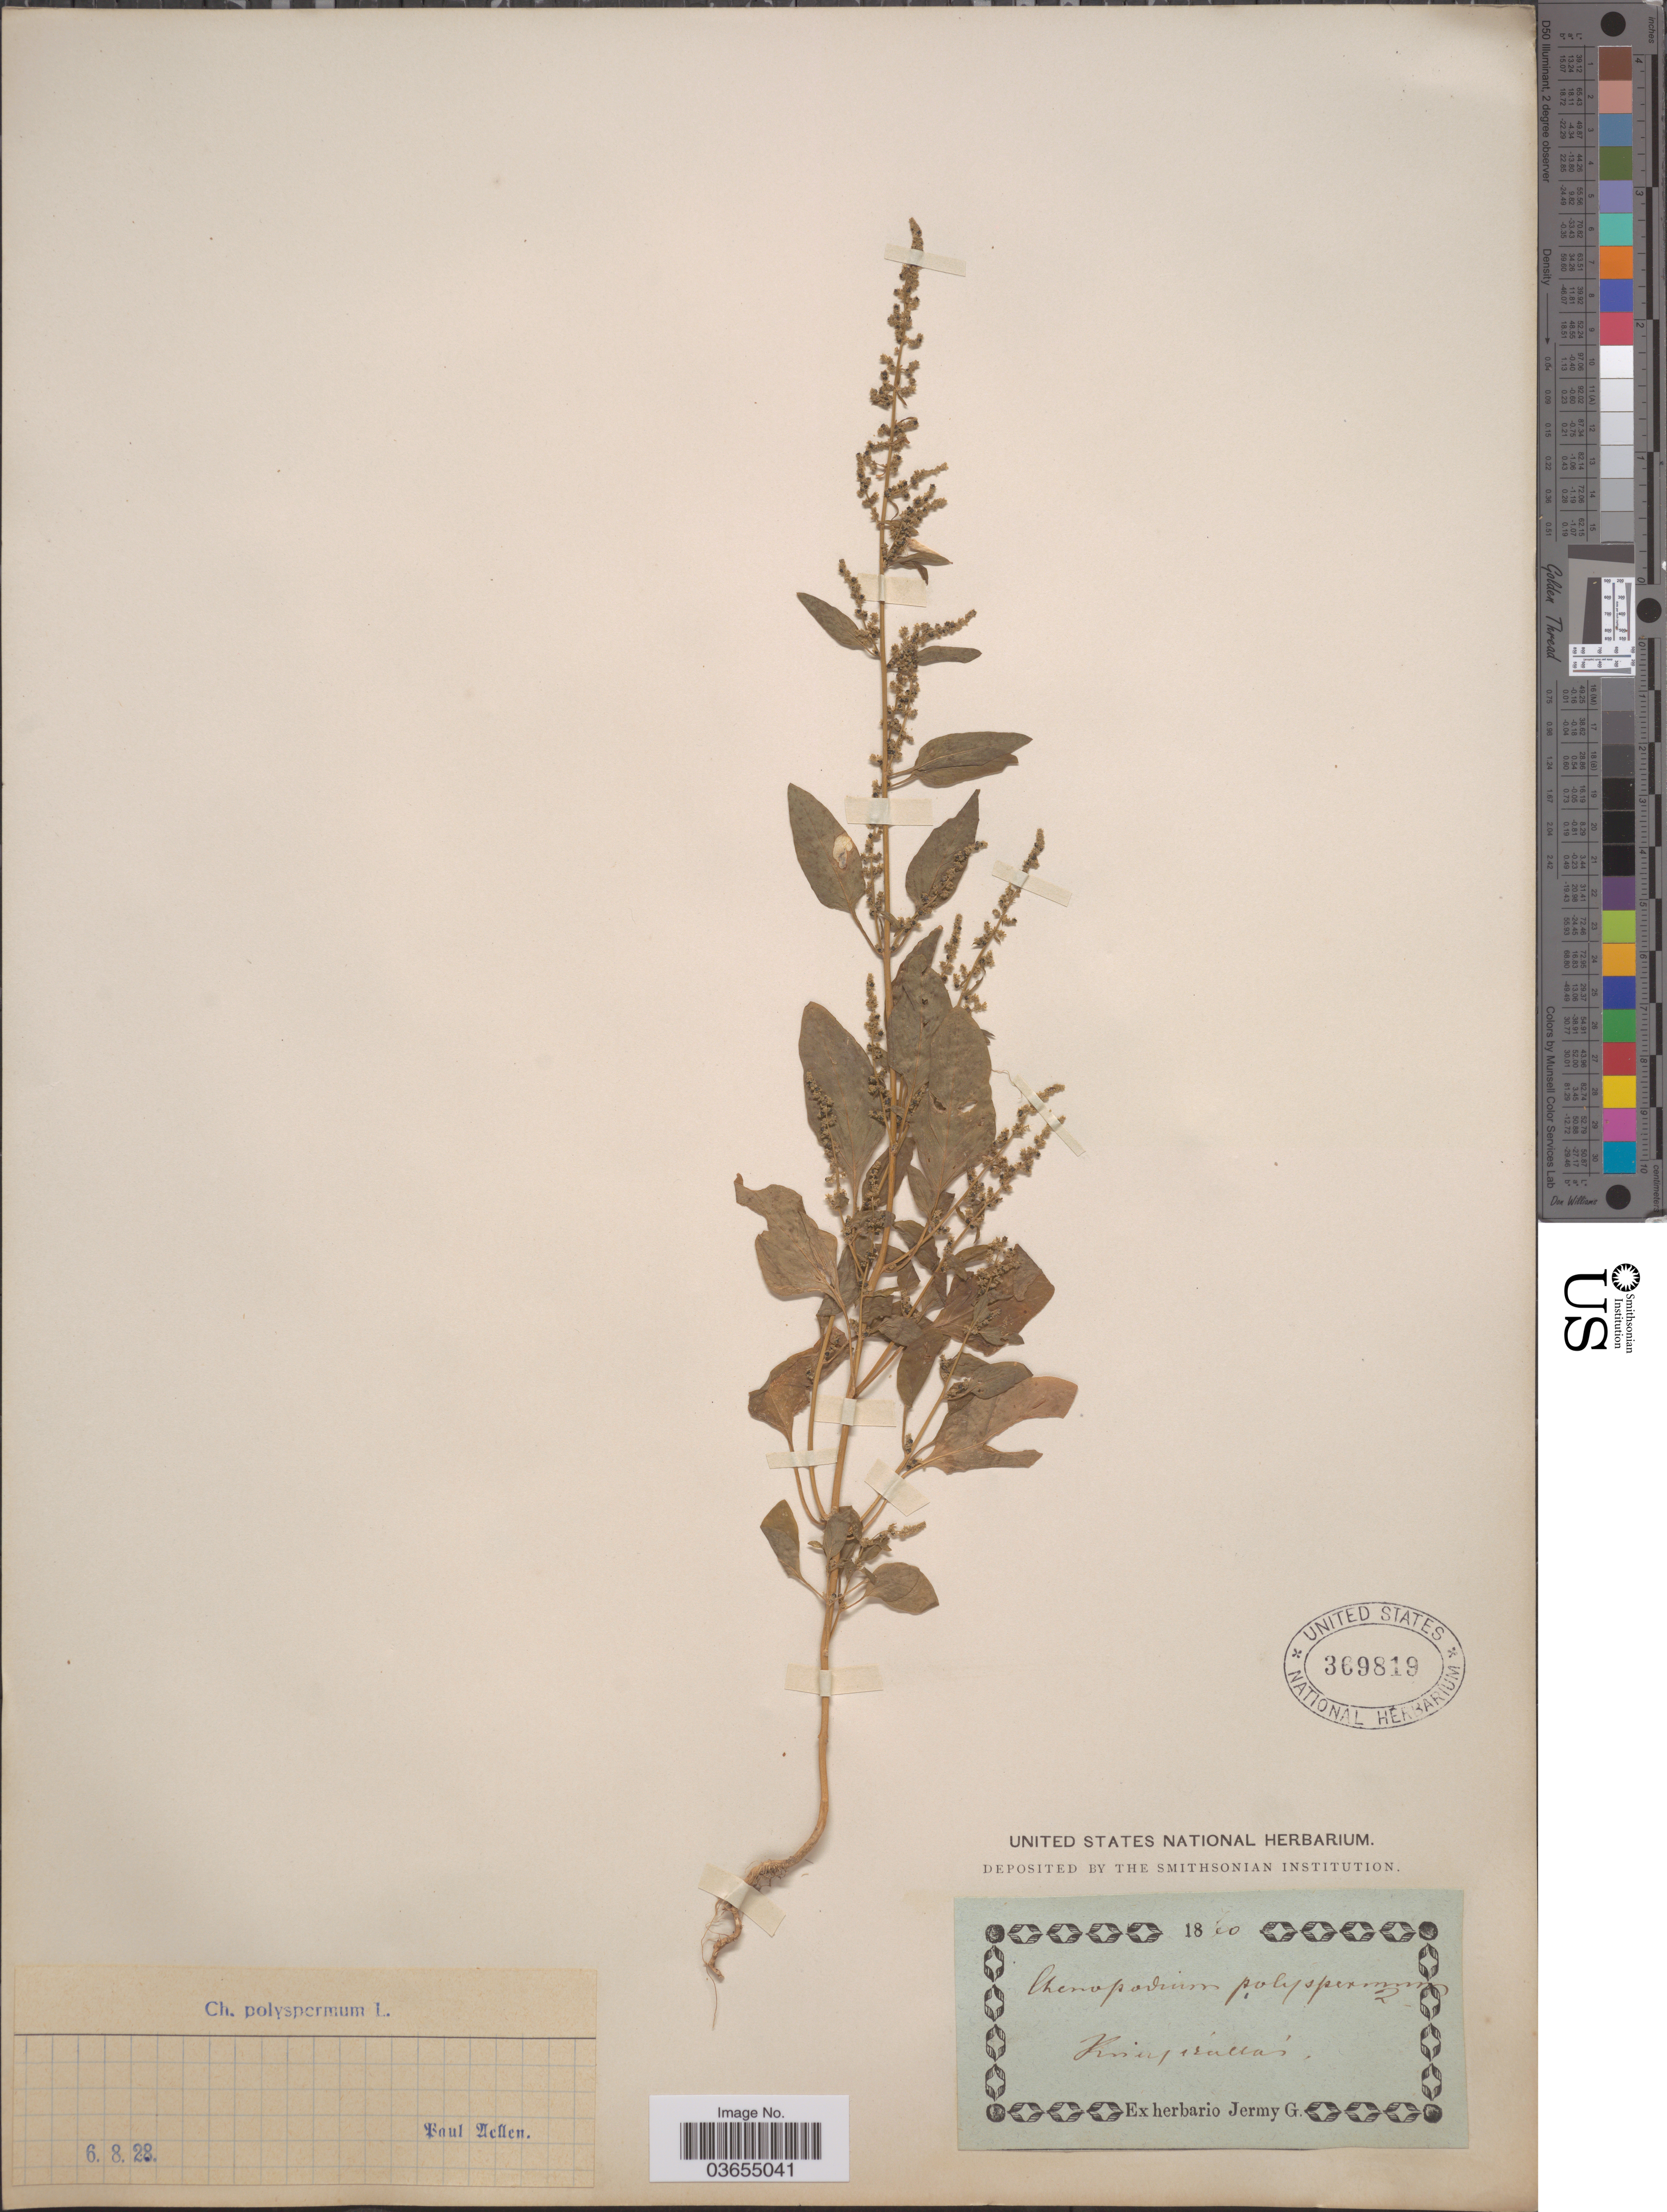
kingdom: Plantae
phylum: Tracheophyta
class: Magnoliopsida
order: Caryophyllales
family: Amaranthaceae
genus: Lipandra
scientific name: Lipandra polysperma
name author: (L.) S. Fuentes et al.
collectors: ex herb. G. Jermy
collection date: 1860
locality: Kvierprallás [interpreted].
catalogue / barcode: US 369819